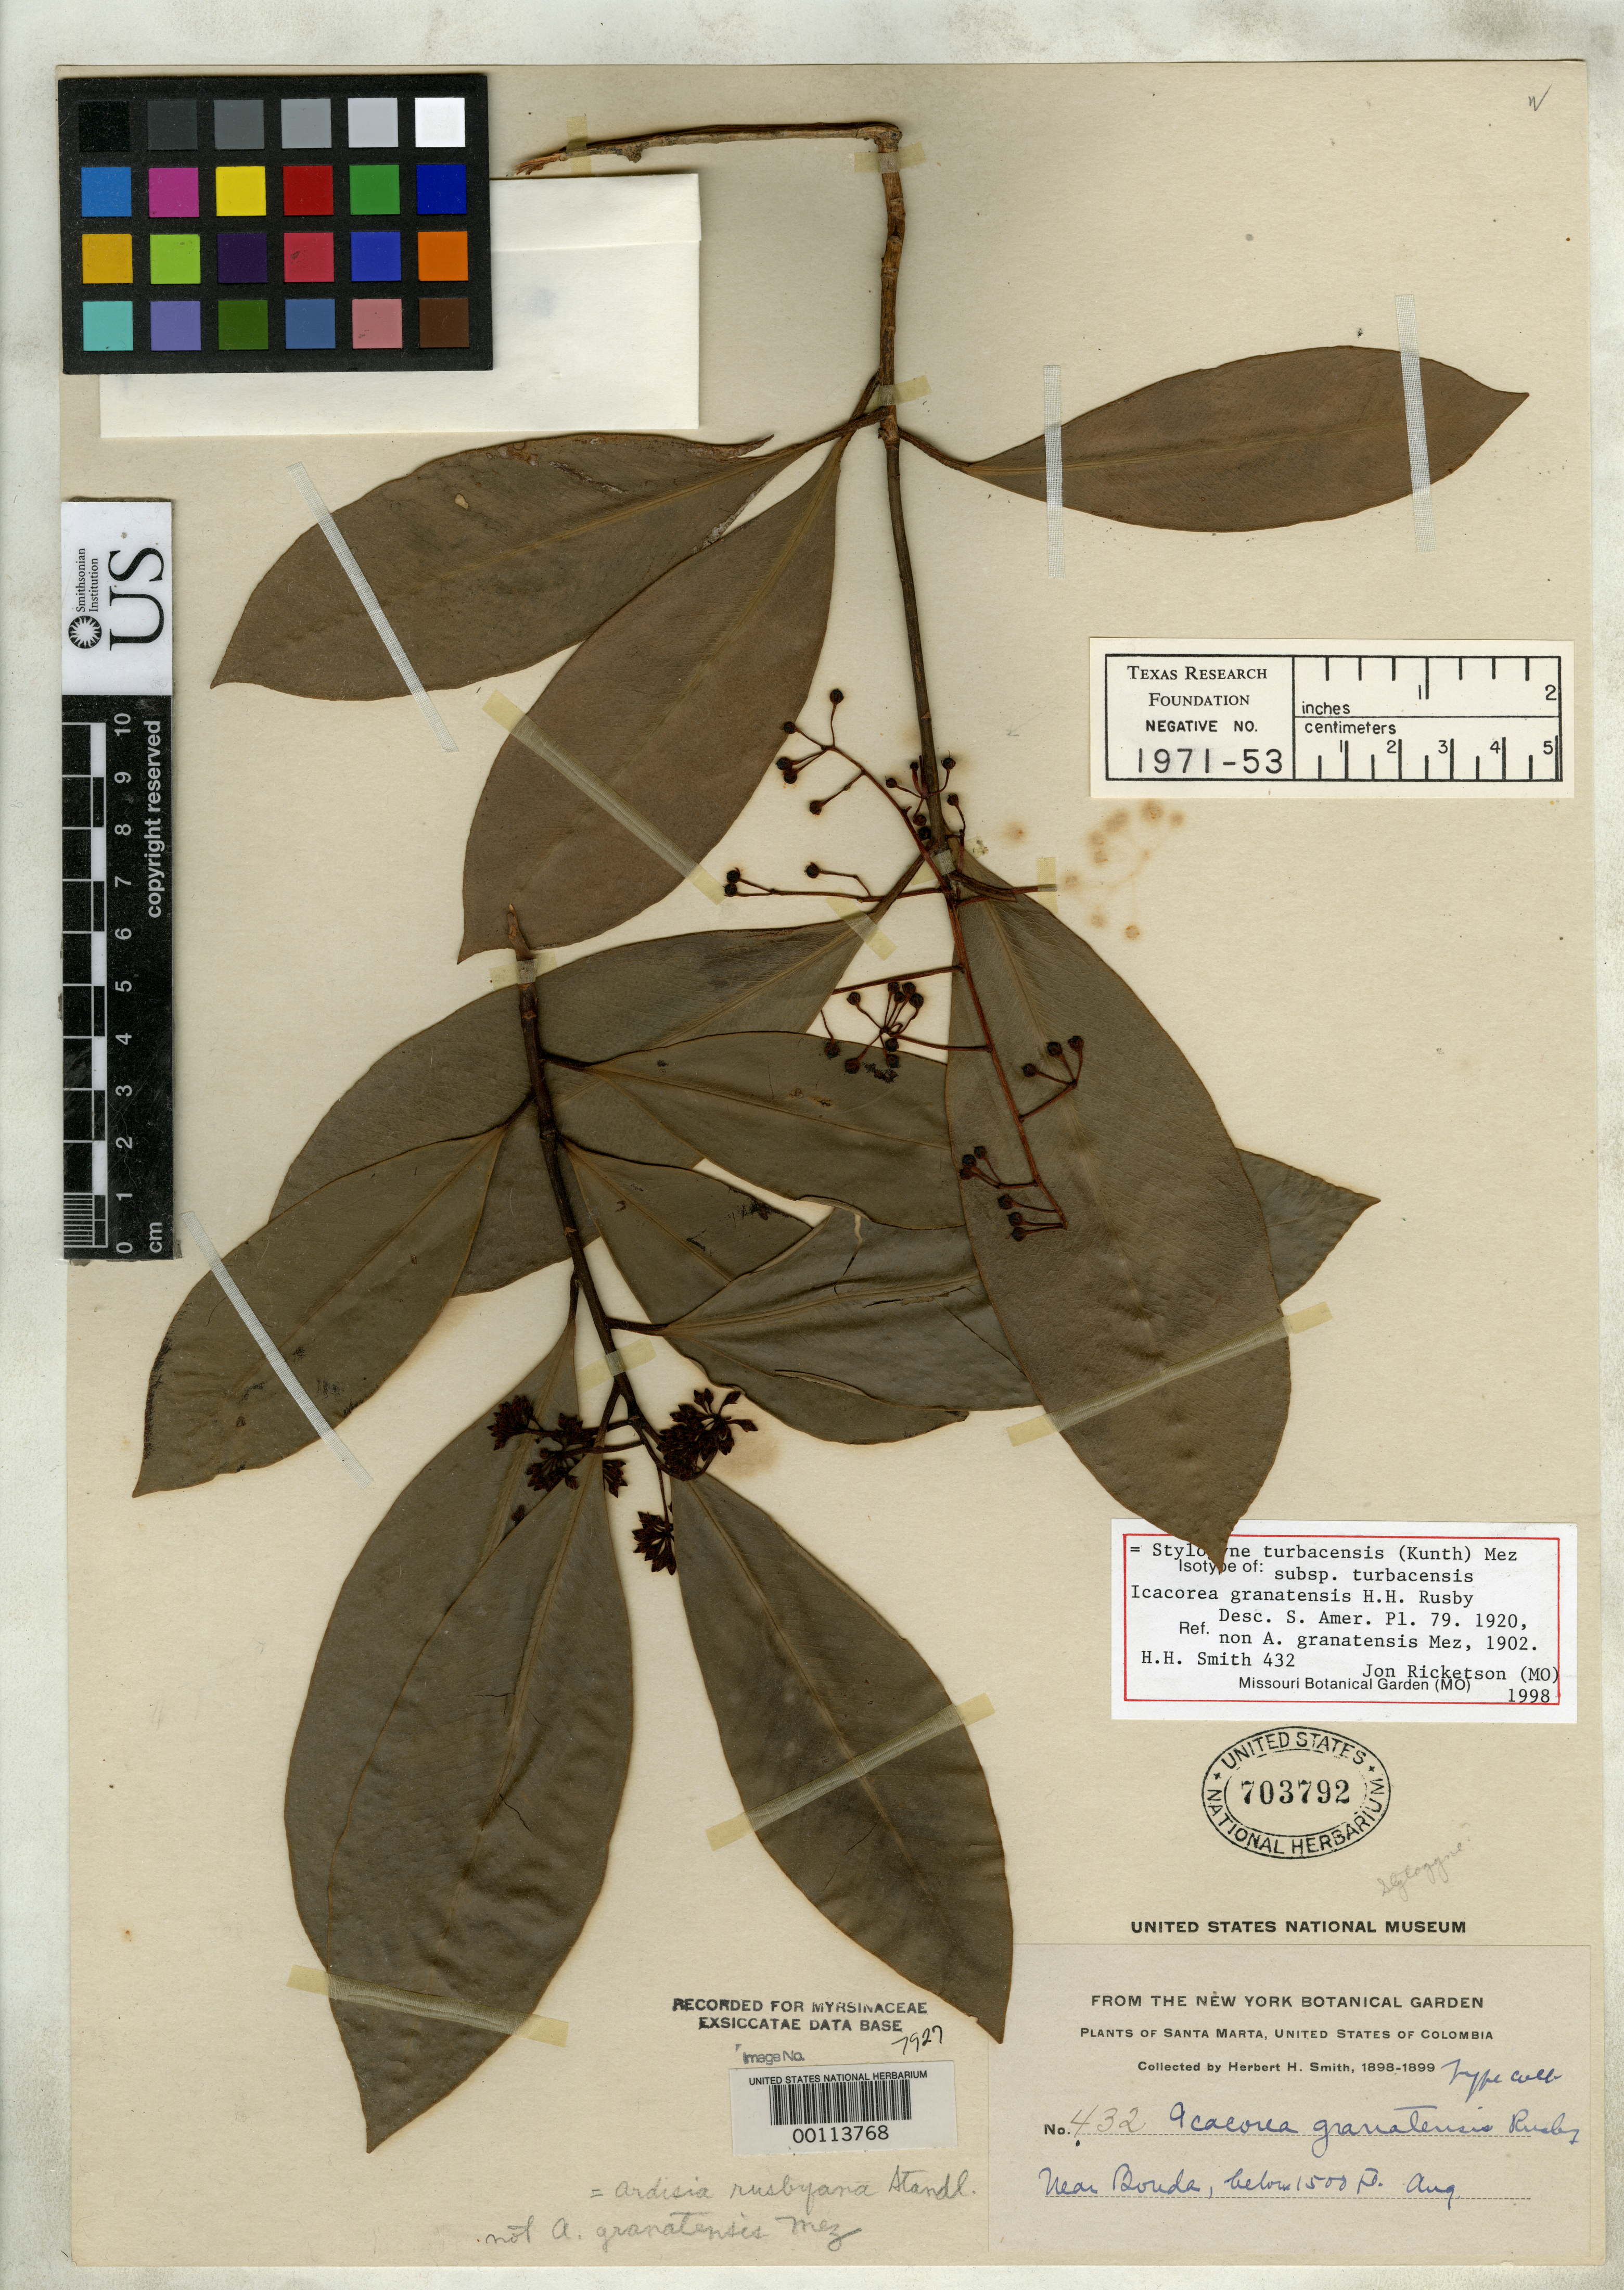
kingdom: Plantae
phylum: Tracheophyta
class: Magnoliopsida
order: Ericales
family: Primulaceae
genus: Icacorea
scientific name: Icacorea granatensis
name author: Rusby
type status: Isotype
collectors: Herbert H. Smith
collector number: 432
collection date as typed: Aug 1898 or -- Aug 1899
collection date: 1898-08 or 1899-08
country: Colombia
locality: Near Bonda.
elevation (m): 457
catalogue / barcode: US 703792